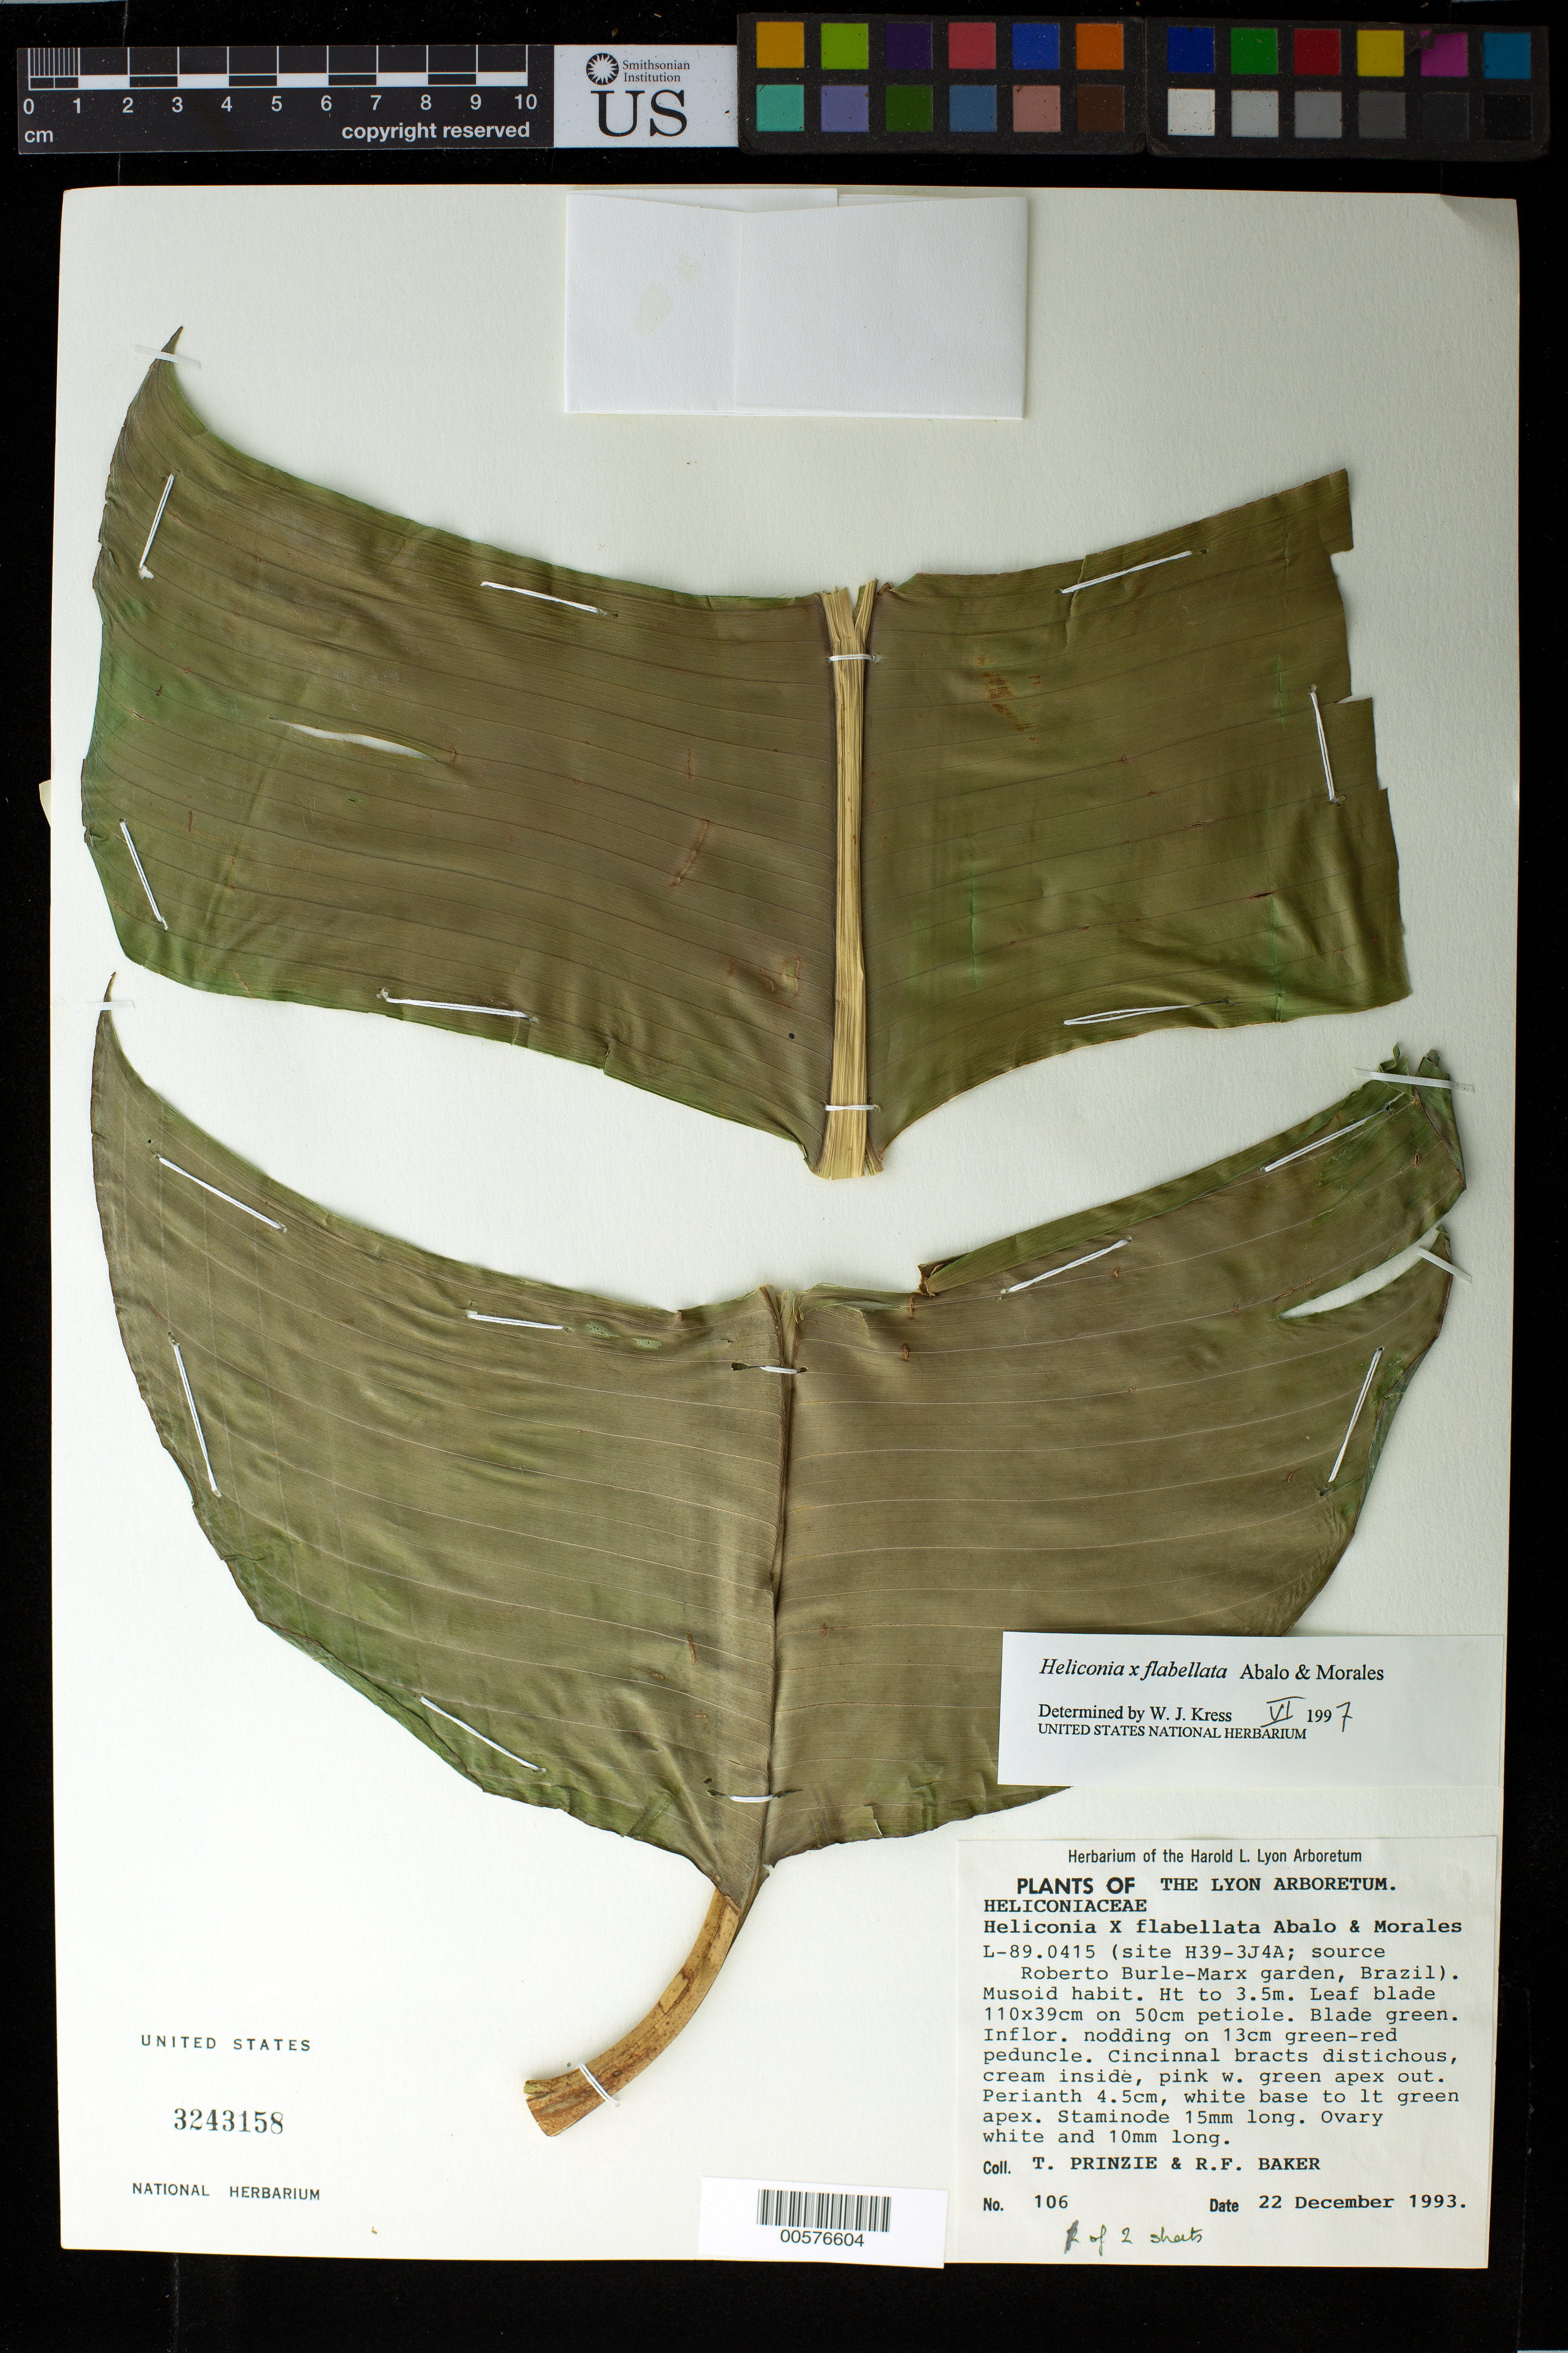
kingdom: Plantae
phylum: Tracheophyta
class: Liliopsida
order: Zingiberales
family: Heliconiaceae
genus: Heliconia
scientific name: Heliconia x flabellata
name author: Abalo & G. Morales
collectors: T. Prinzie & R. F. Baker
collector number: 106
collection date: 1993-12-22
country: United States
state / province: Hawaii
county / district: Honolulu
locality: Lyon Arboretum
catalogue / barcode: US 3243158